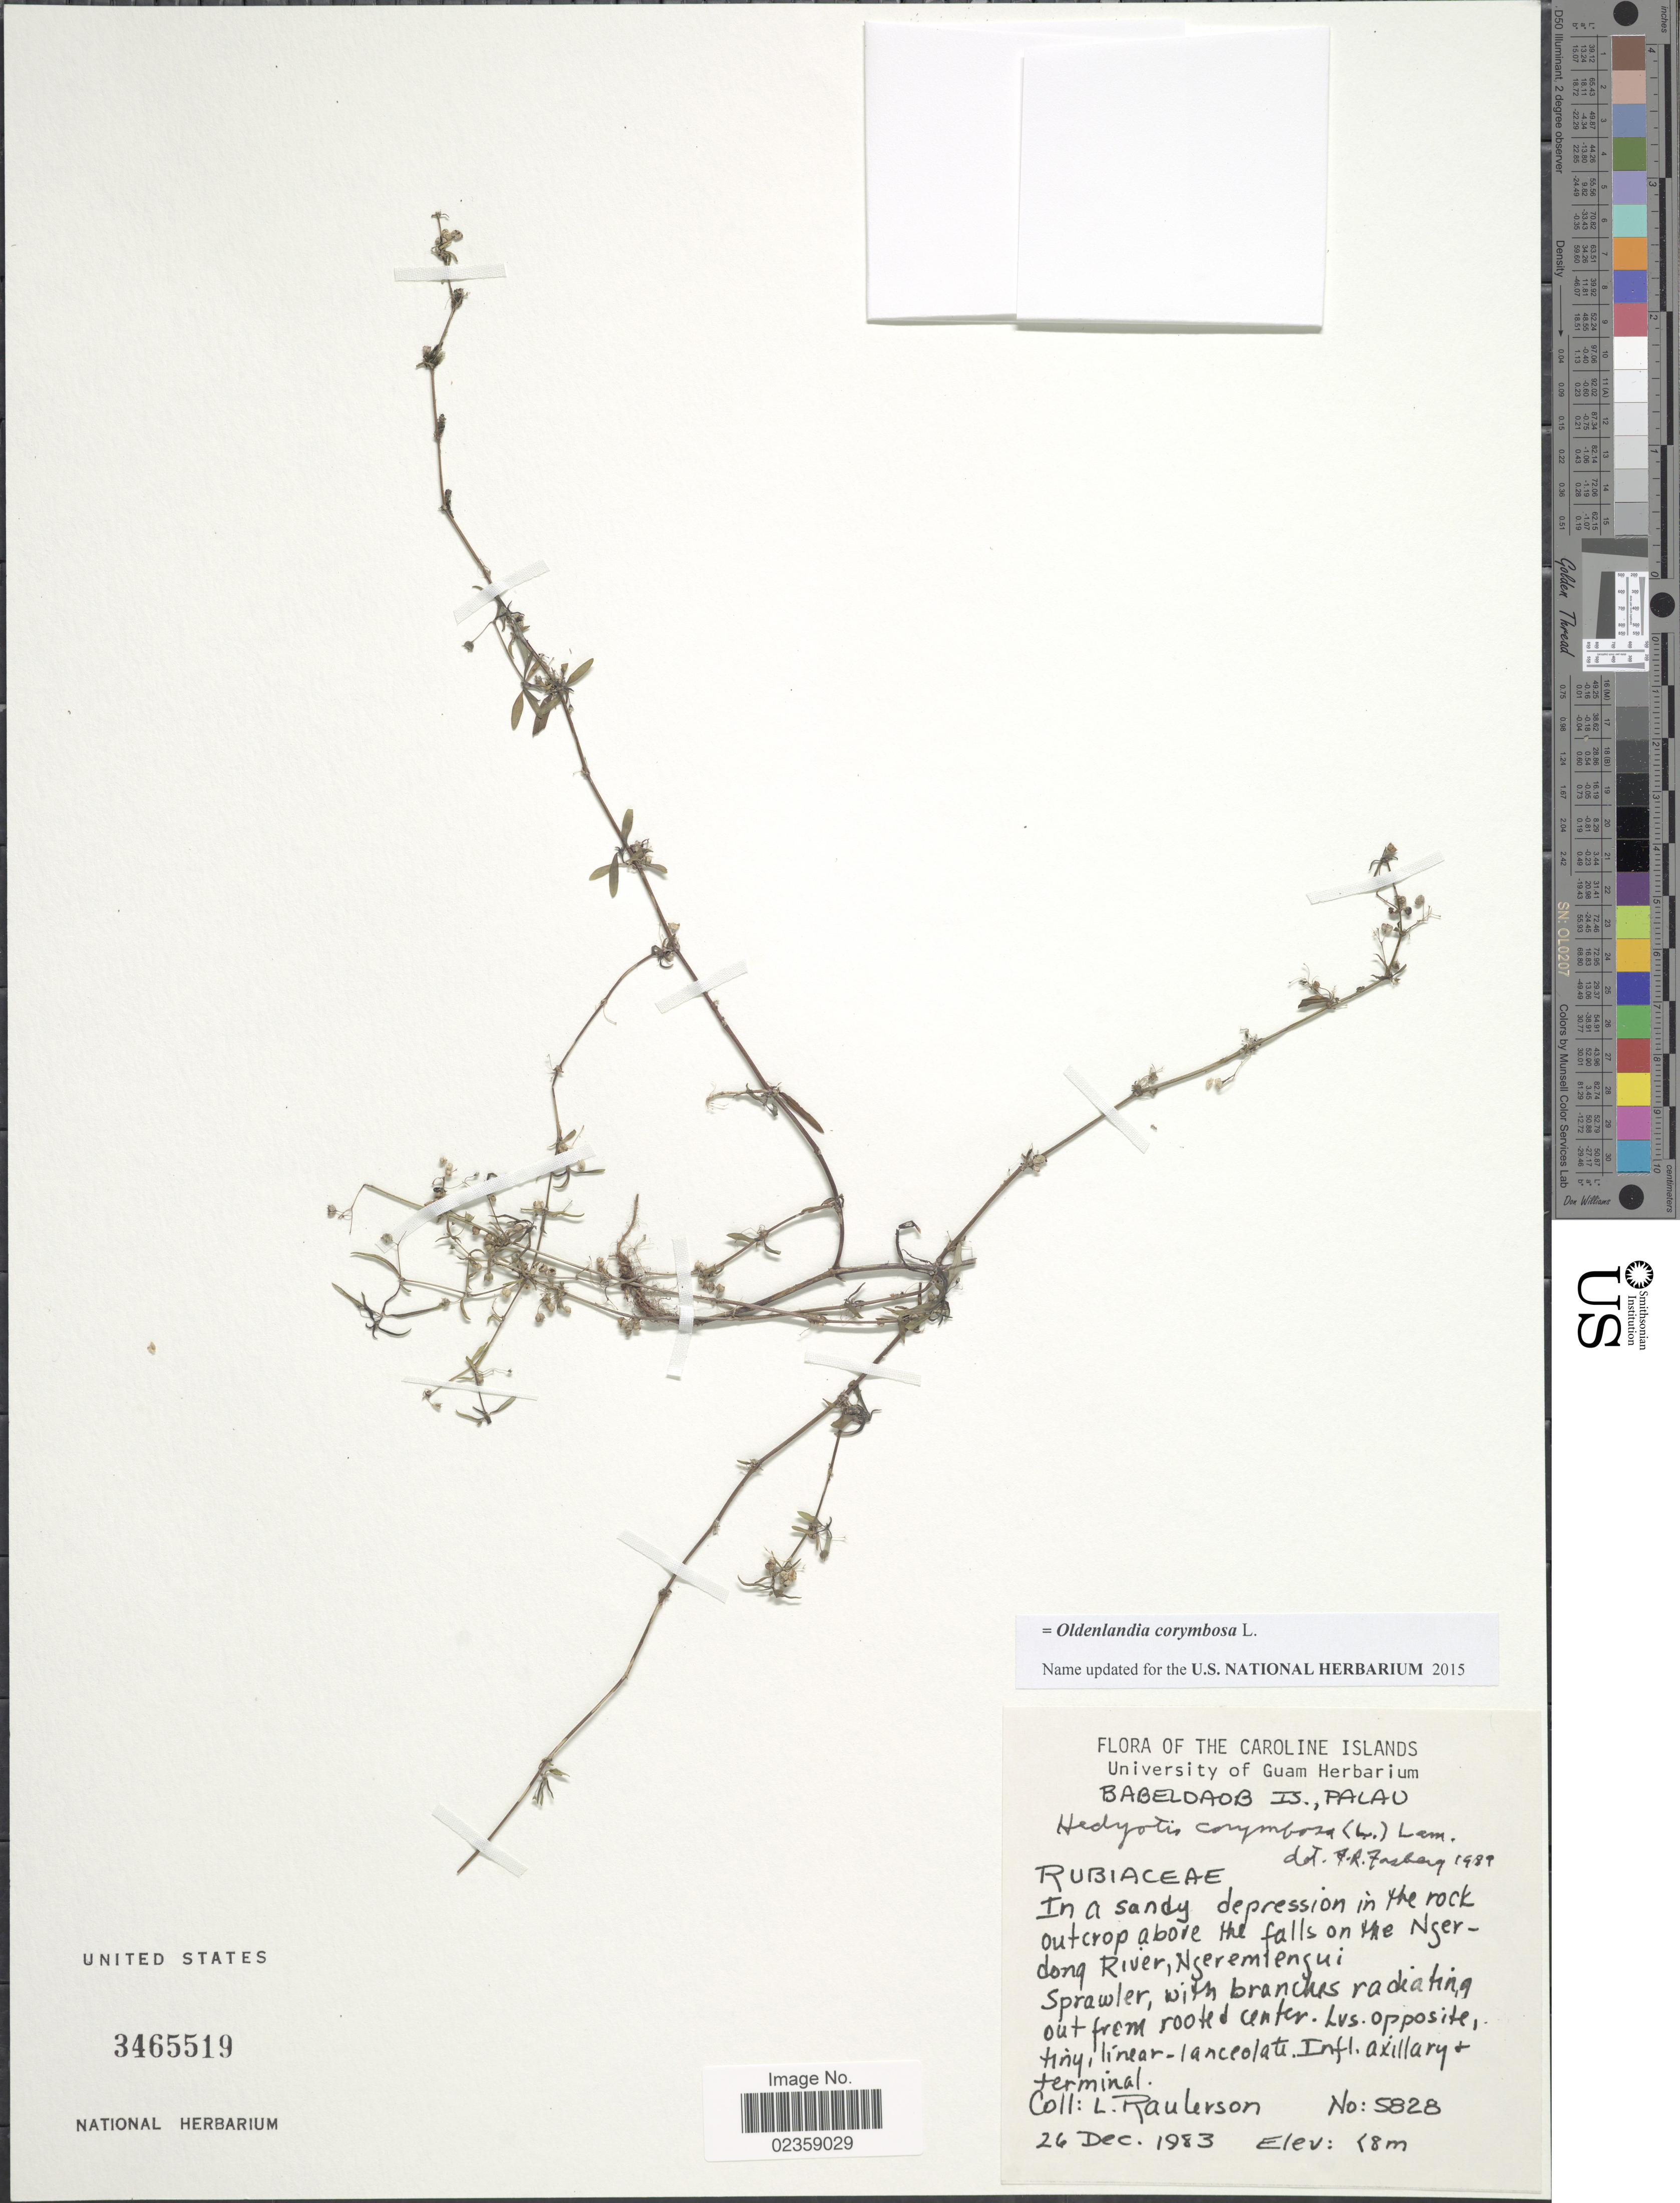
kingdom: Plantae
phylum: Tracheophyta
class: Magnoliopsida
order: Gentianales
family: Rubiaceae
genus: Oldenlandia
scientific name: Oldenlandia corymbosa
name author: L.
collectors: L. Raulerson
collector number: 5828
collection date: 1983-12-26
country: Palau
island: Babeldaob [Babelthuap]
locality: Caroline Islands. Babeldaob Is., Palau. In a sandy depression in the rock outcrop above the falls on the Ngerdong River, Ngeremiengui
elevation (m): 8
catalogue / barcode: US 3465519